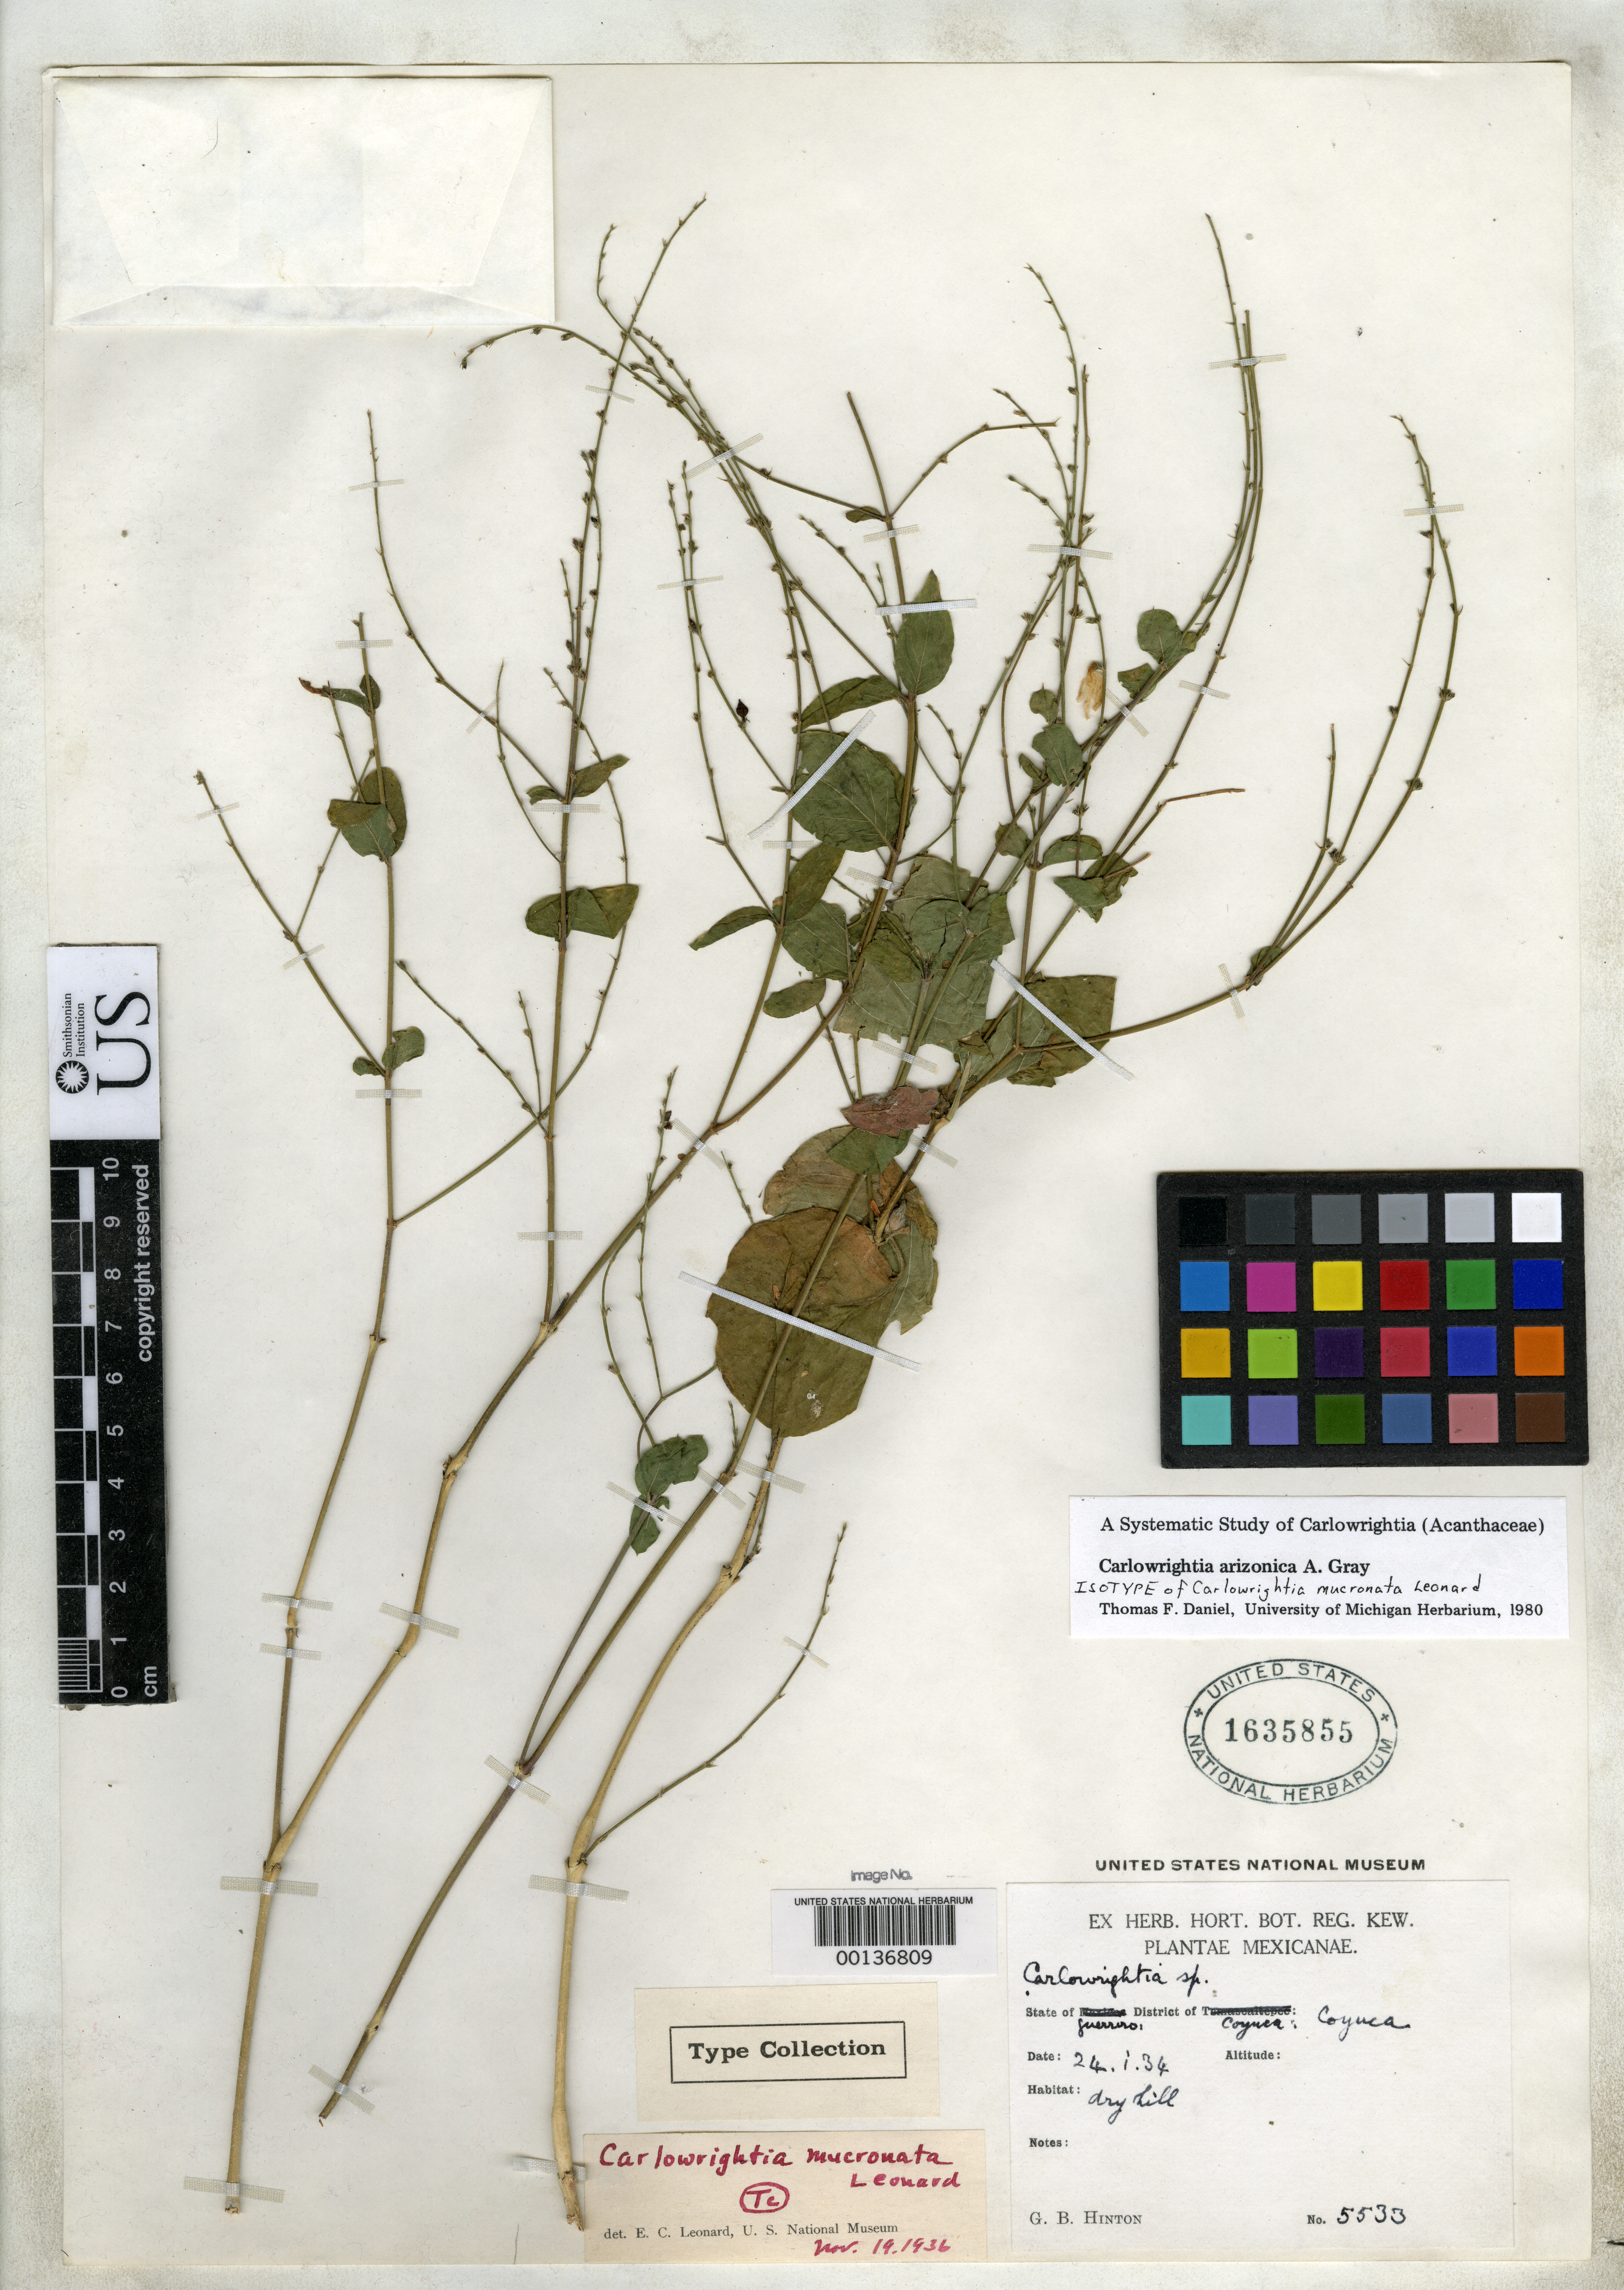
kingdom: Plantae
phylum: Tracheophyta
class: Magnoliopsida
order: Lamiales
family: Acanthaceae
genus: Carlowrightia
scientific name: Carlowrightia mucronata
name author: Leonard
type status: Isotype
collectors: G. B. Hinton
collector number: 5533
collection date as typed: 24 Jan 1934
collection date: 1934-01-24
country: Mexico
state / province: Guerrero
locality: Coyuca.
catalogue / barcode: US 1635855